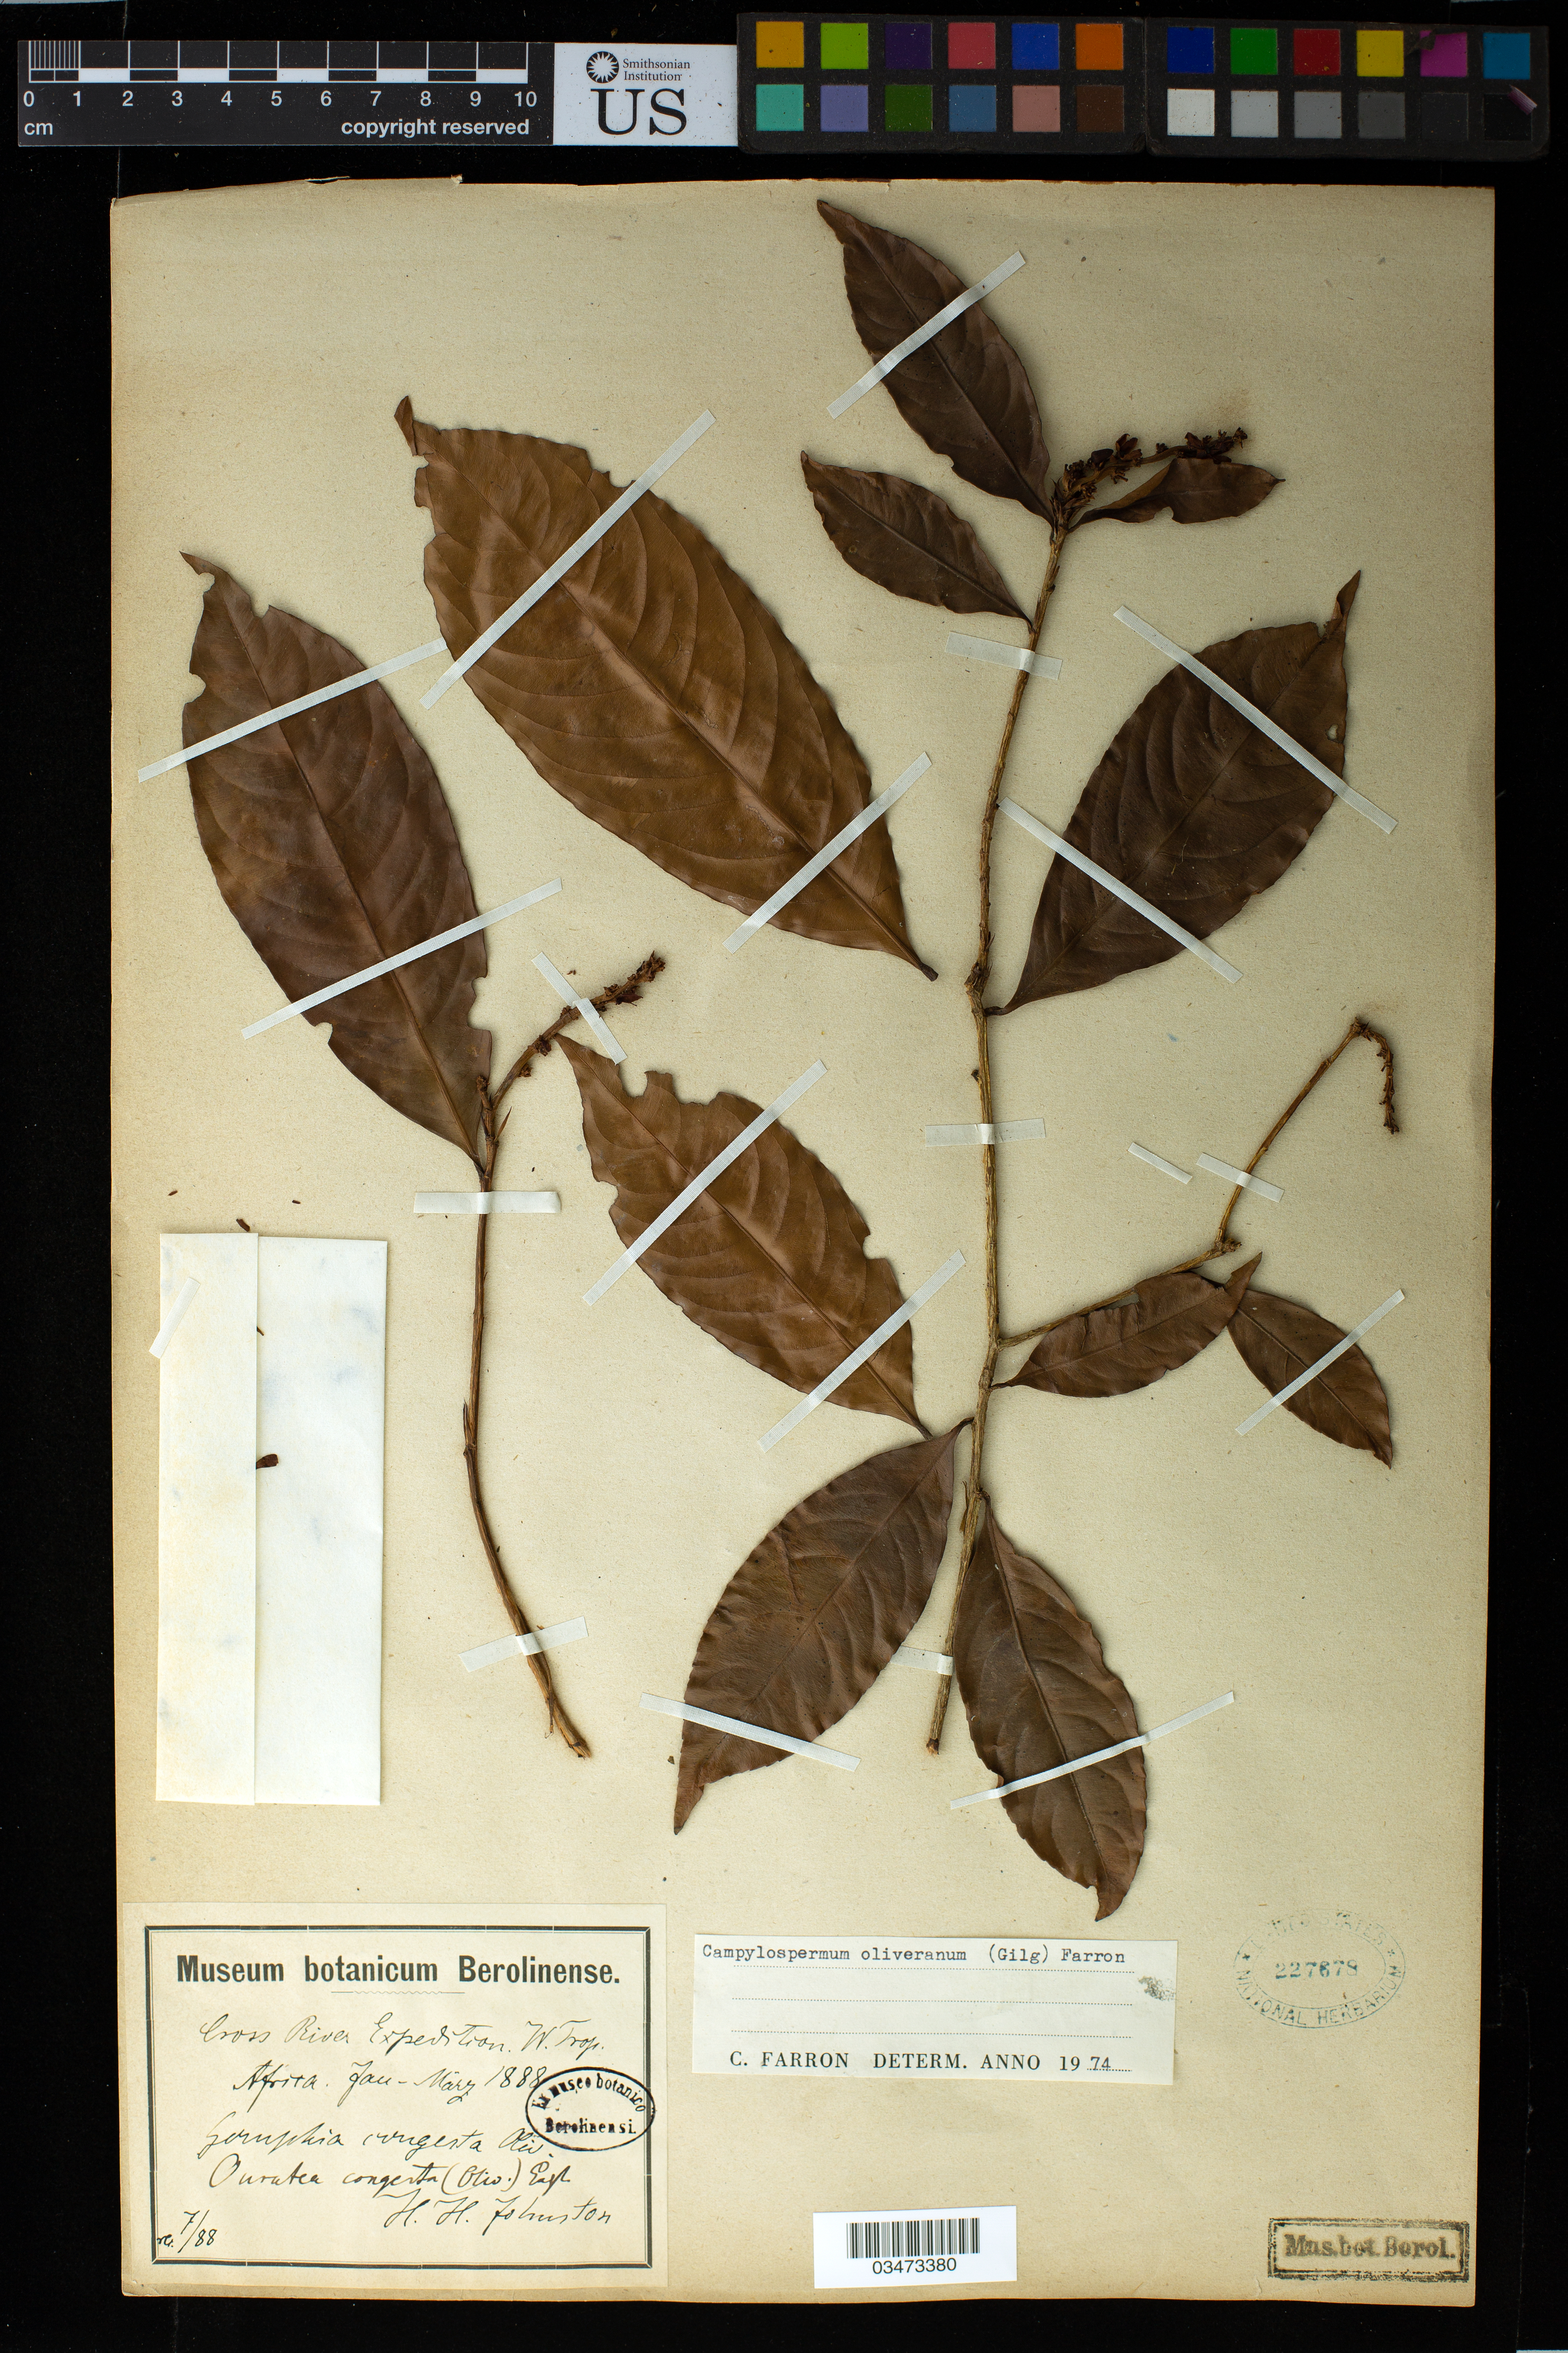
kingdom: Plantae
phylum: Tracheophyta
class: Magnoliopsida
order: Malpighiales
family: Ochnaceae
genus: Campylospermum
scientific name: Campylospermum oliveranum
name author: (Gilg) Farron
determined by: Farron, Claude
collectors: H. H. Johnston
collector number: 7/88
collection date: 1888-01/1888-05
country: Congo, Democratic Republic of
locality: Cross River Expedition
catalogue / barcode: US 227678